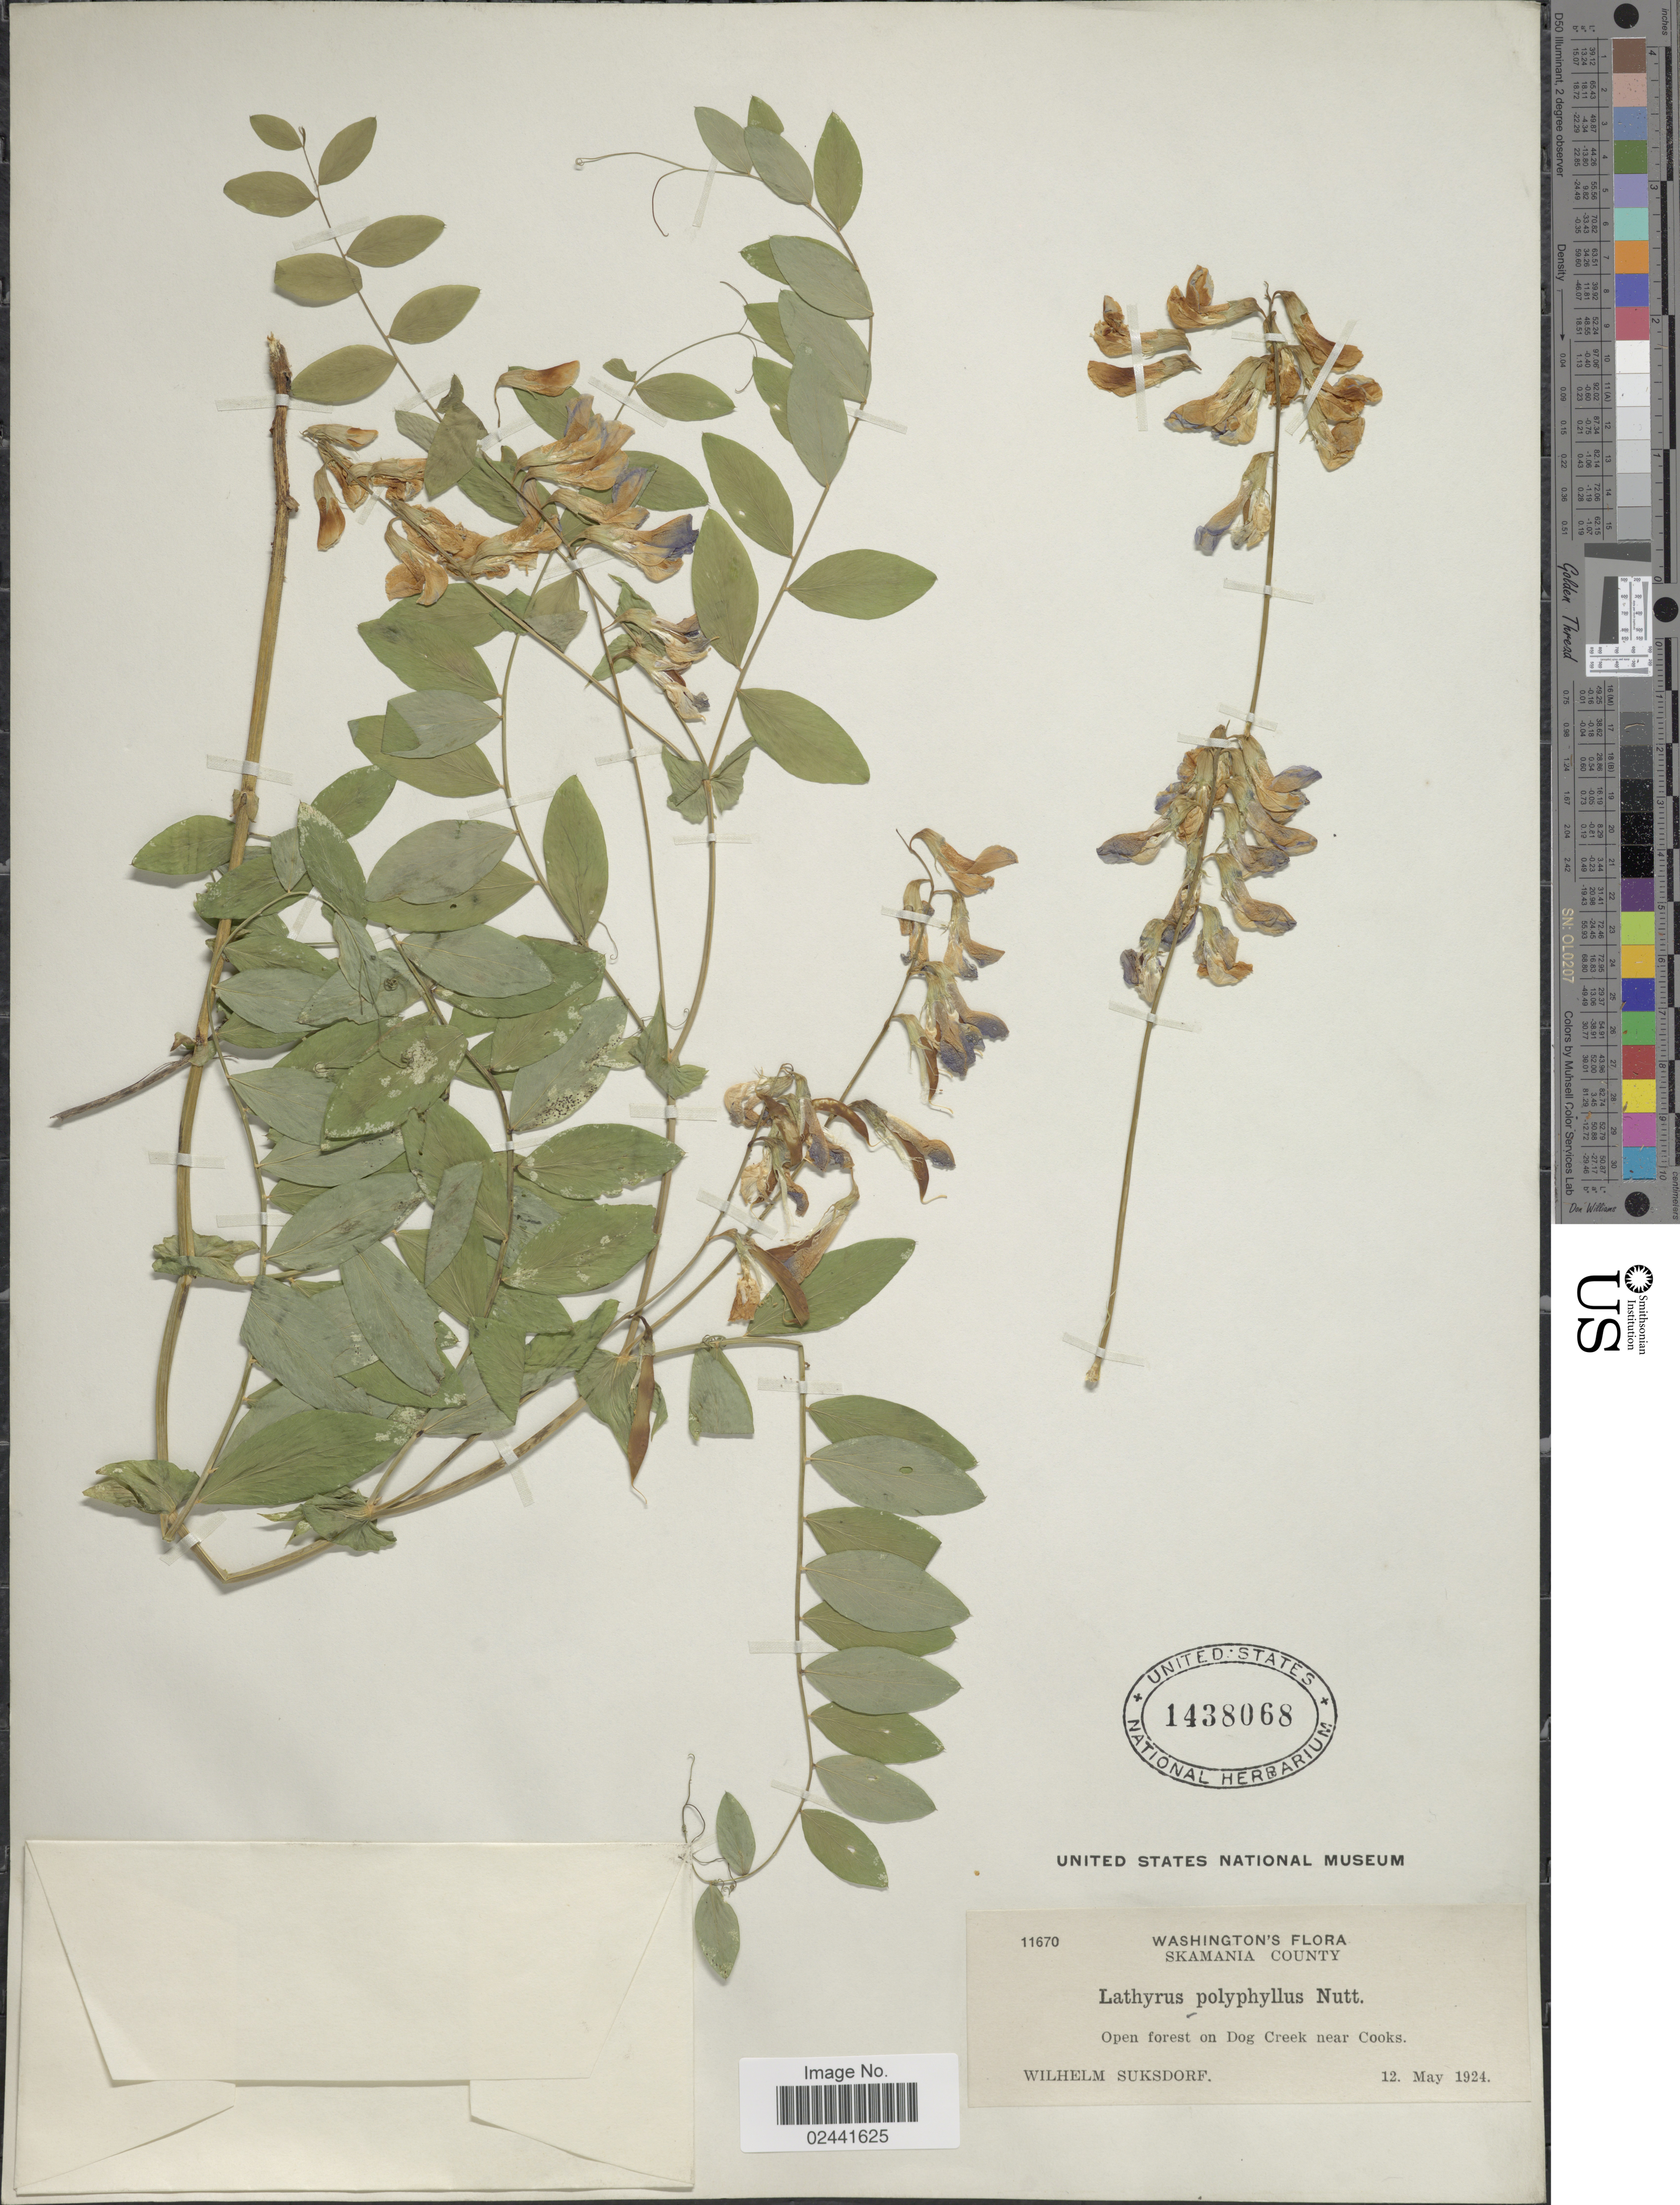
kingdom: Plantae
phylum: Tracheophyta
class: Magnoliopsida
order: Fabales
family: Fabaceae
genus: Lathyrus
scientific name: Lathyrus polyphyllus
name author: Nutt.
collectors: W. N. Suksdorf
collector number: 11670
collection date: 1924-05-12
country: United States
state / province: Washington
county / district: Skamania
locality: Skamania County, Open forest on Dog Creek near Cooks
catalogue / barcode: US 1438068